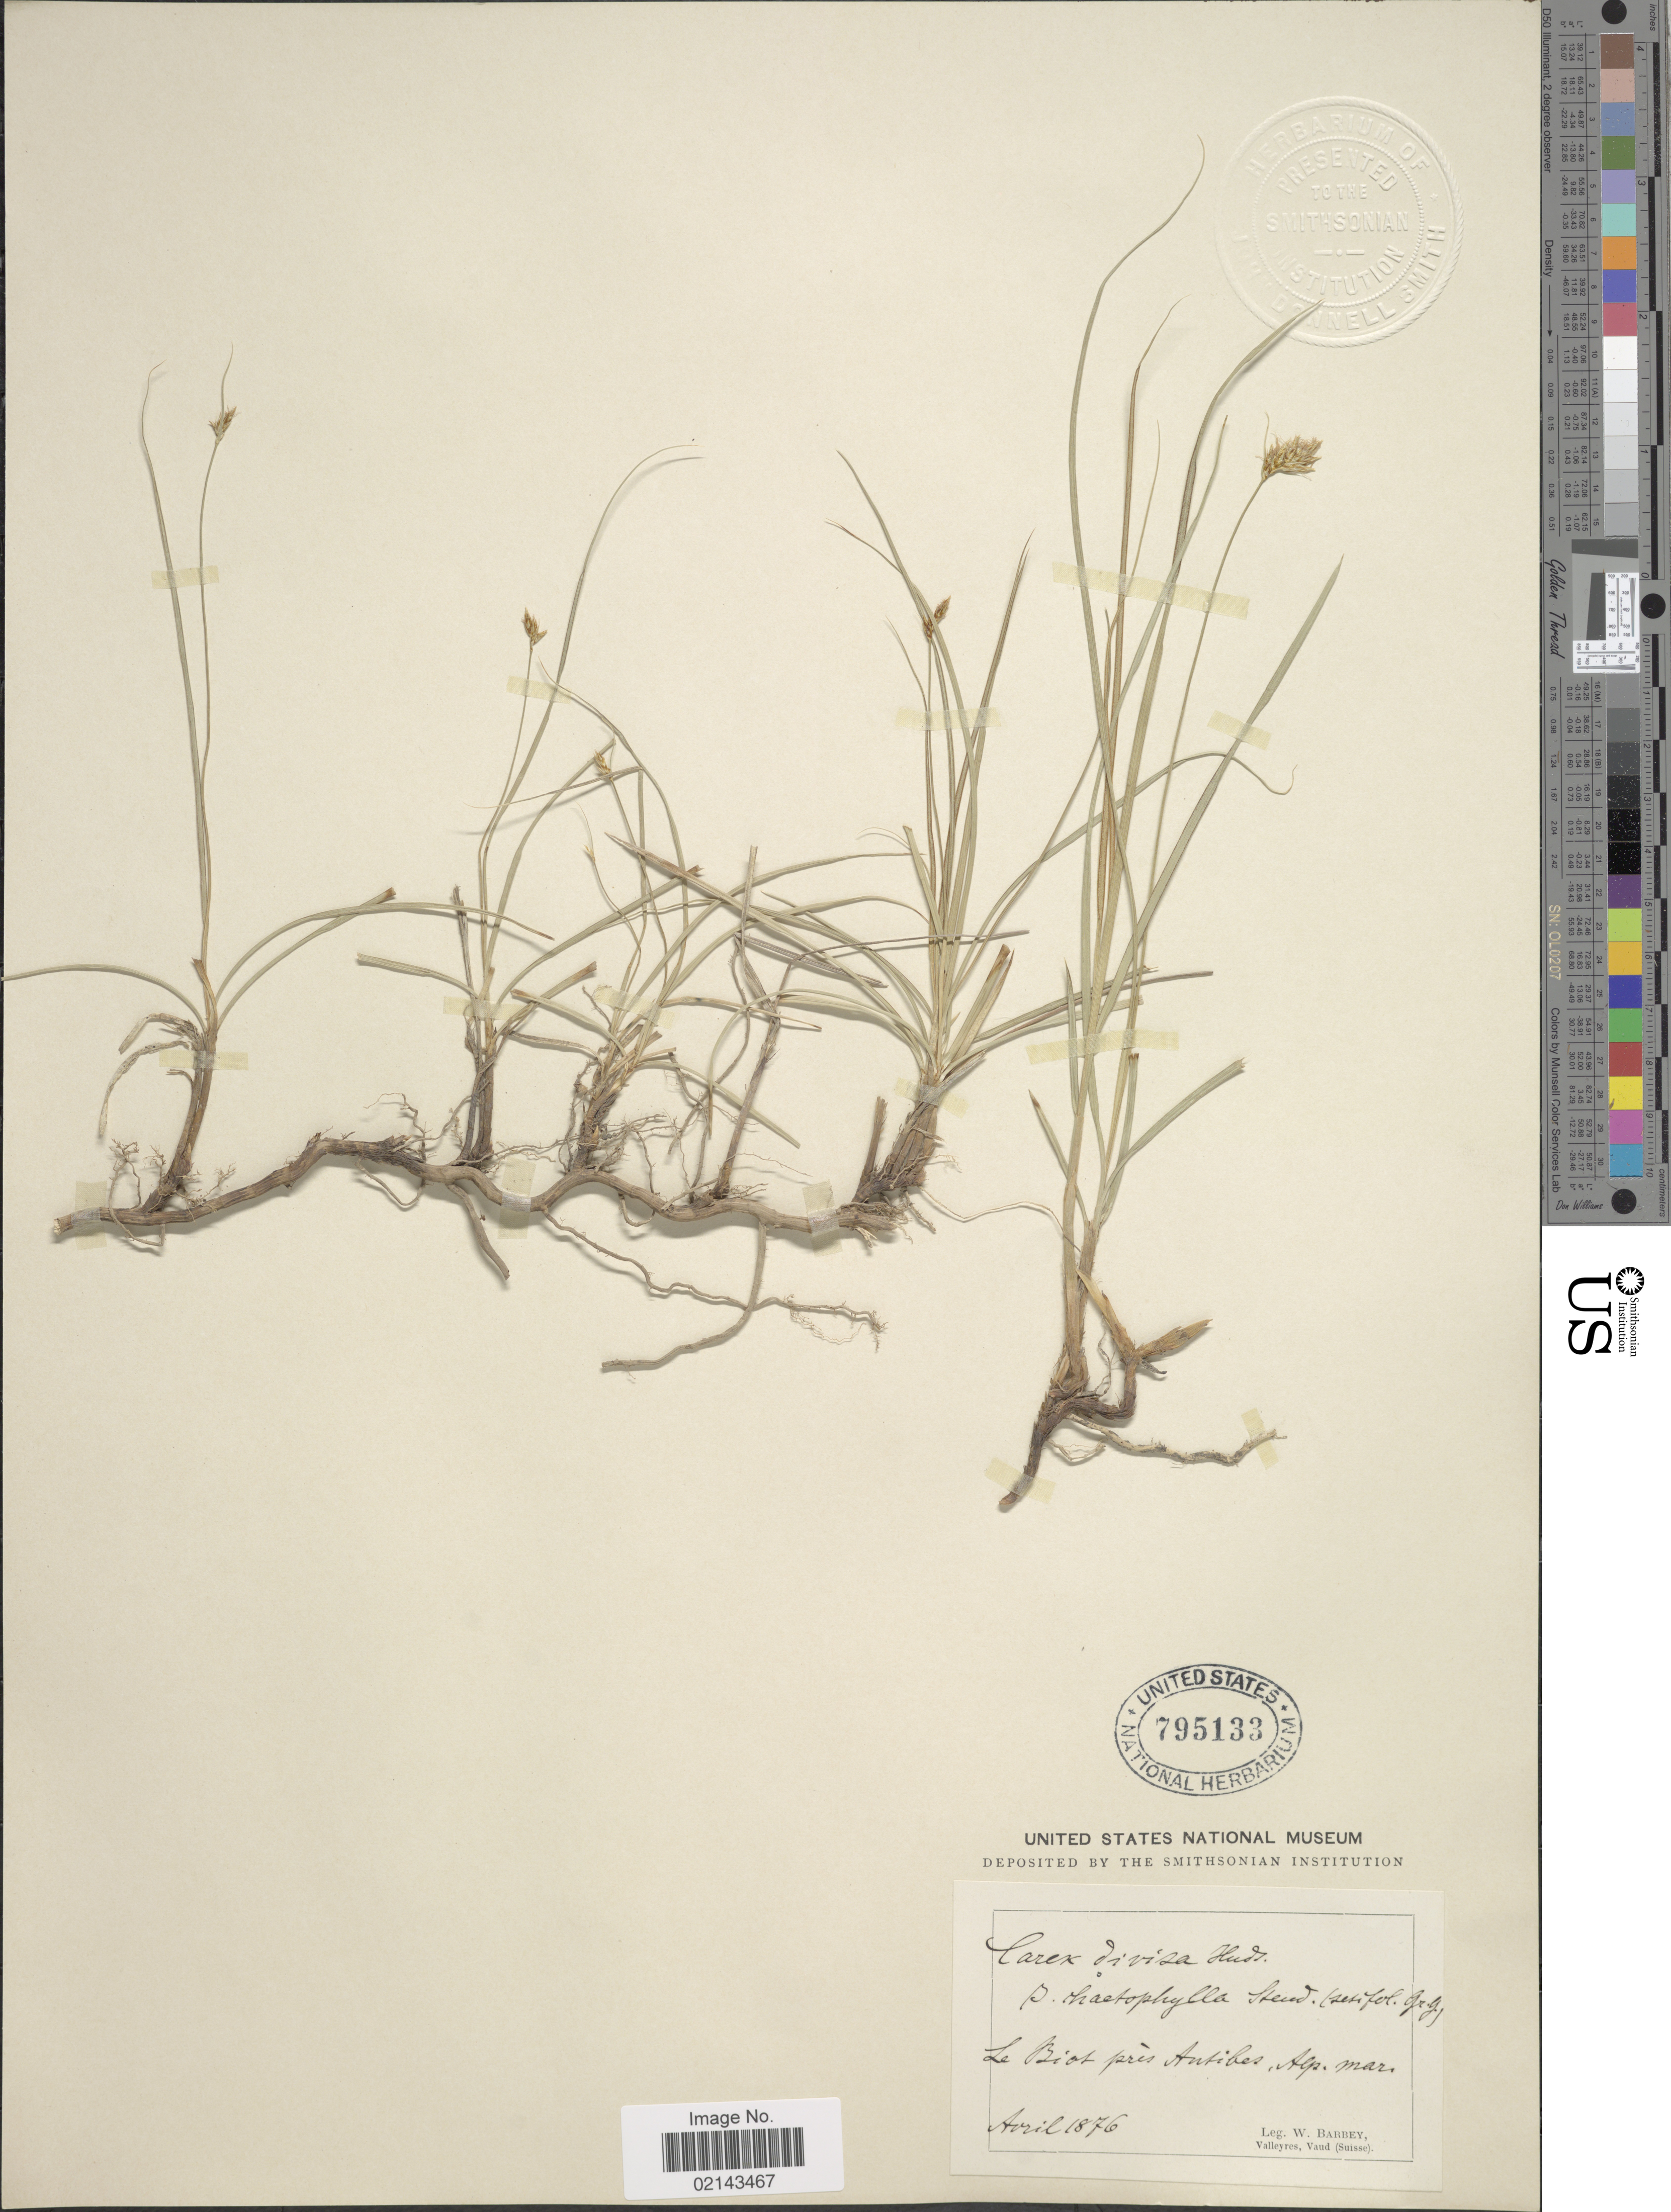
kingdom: Plantae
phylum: Tracheophyta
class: Liliopsida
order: Poales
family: Cyperaceae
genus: Carex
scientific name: Carex divisa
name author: Huds.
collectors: W. Barbey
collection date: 1876-04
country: France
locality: La Biot pres Antibes, Alp. mar.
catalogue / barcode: US 795133